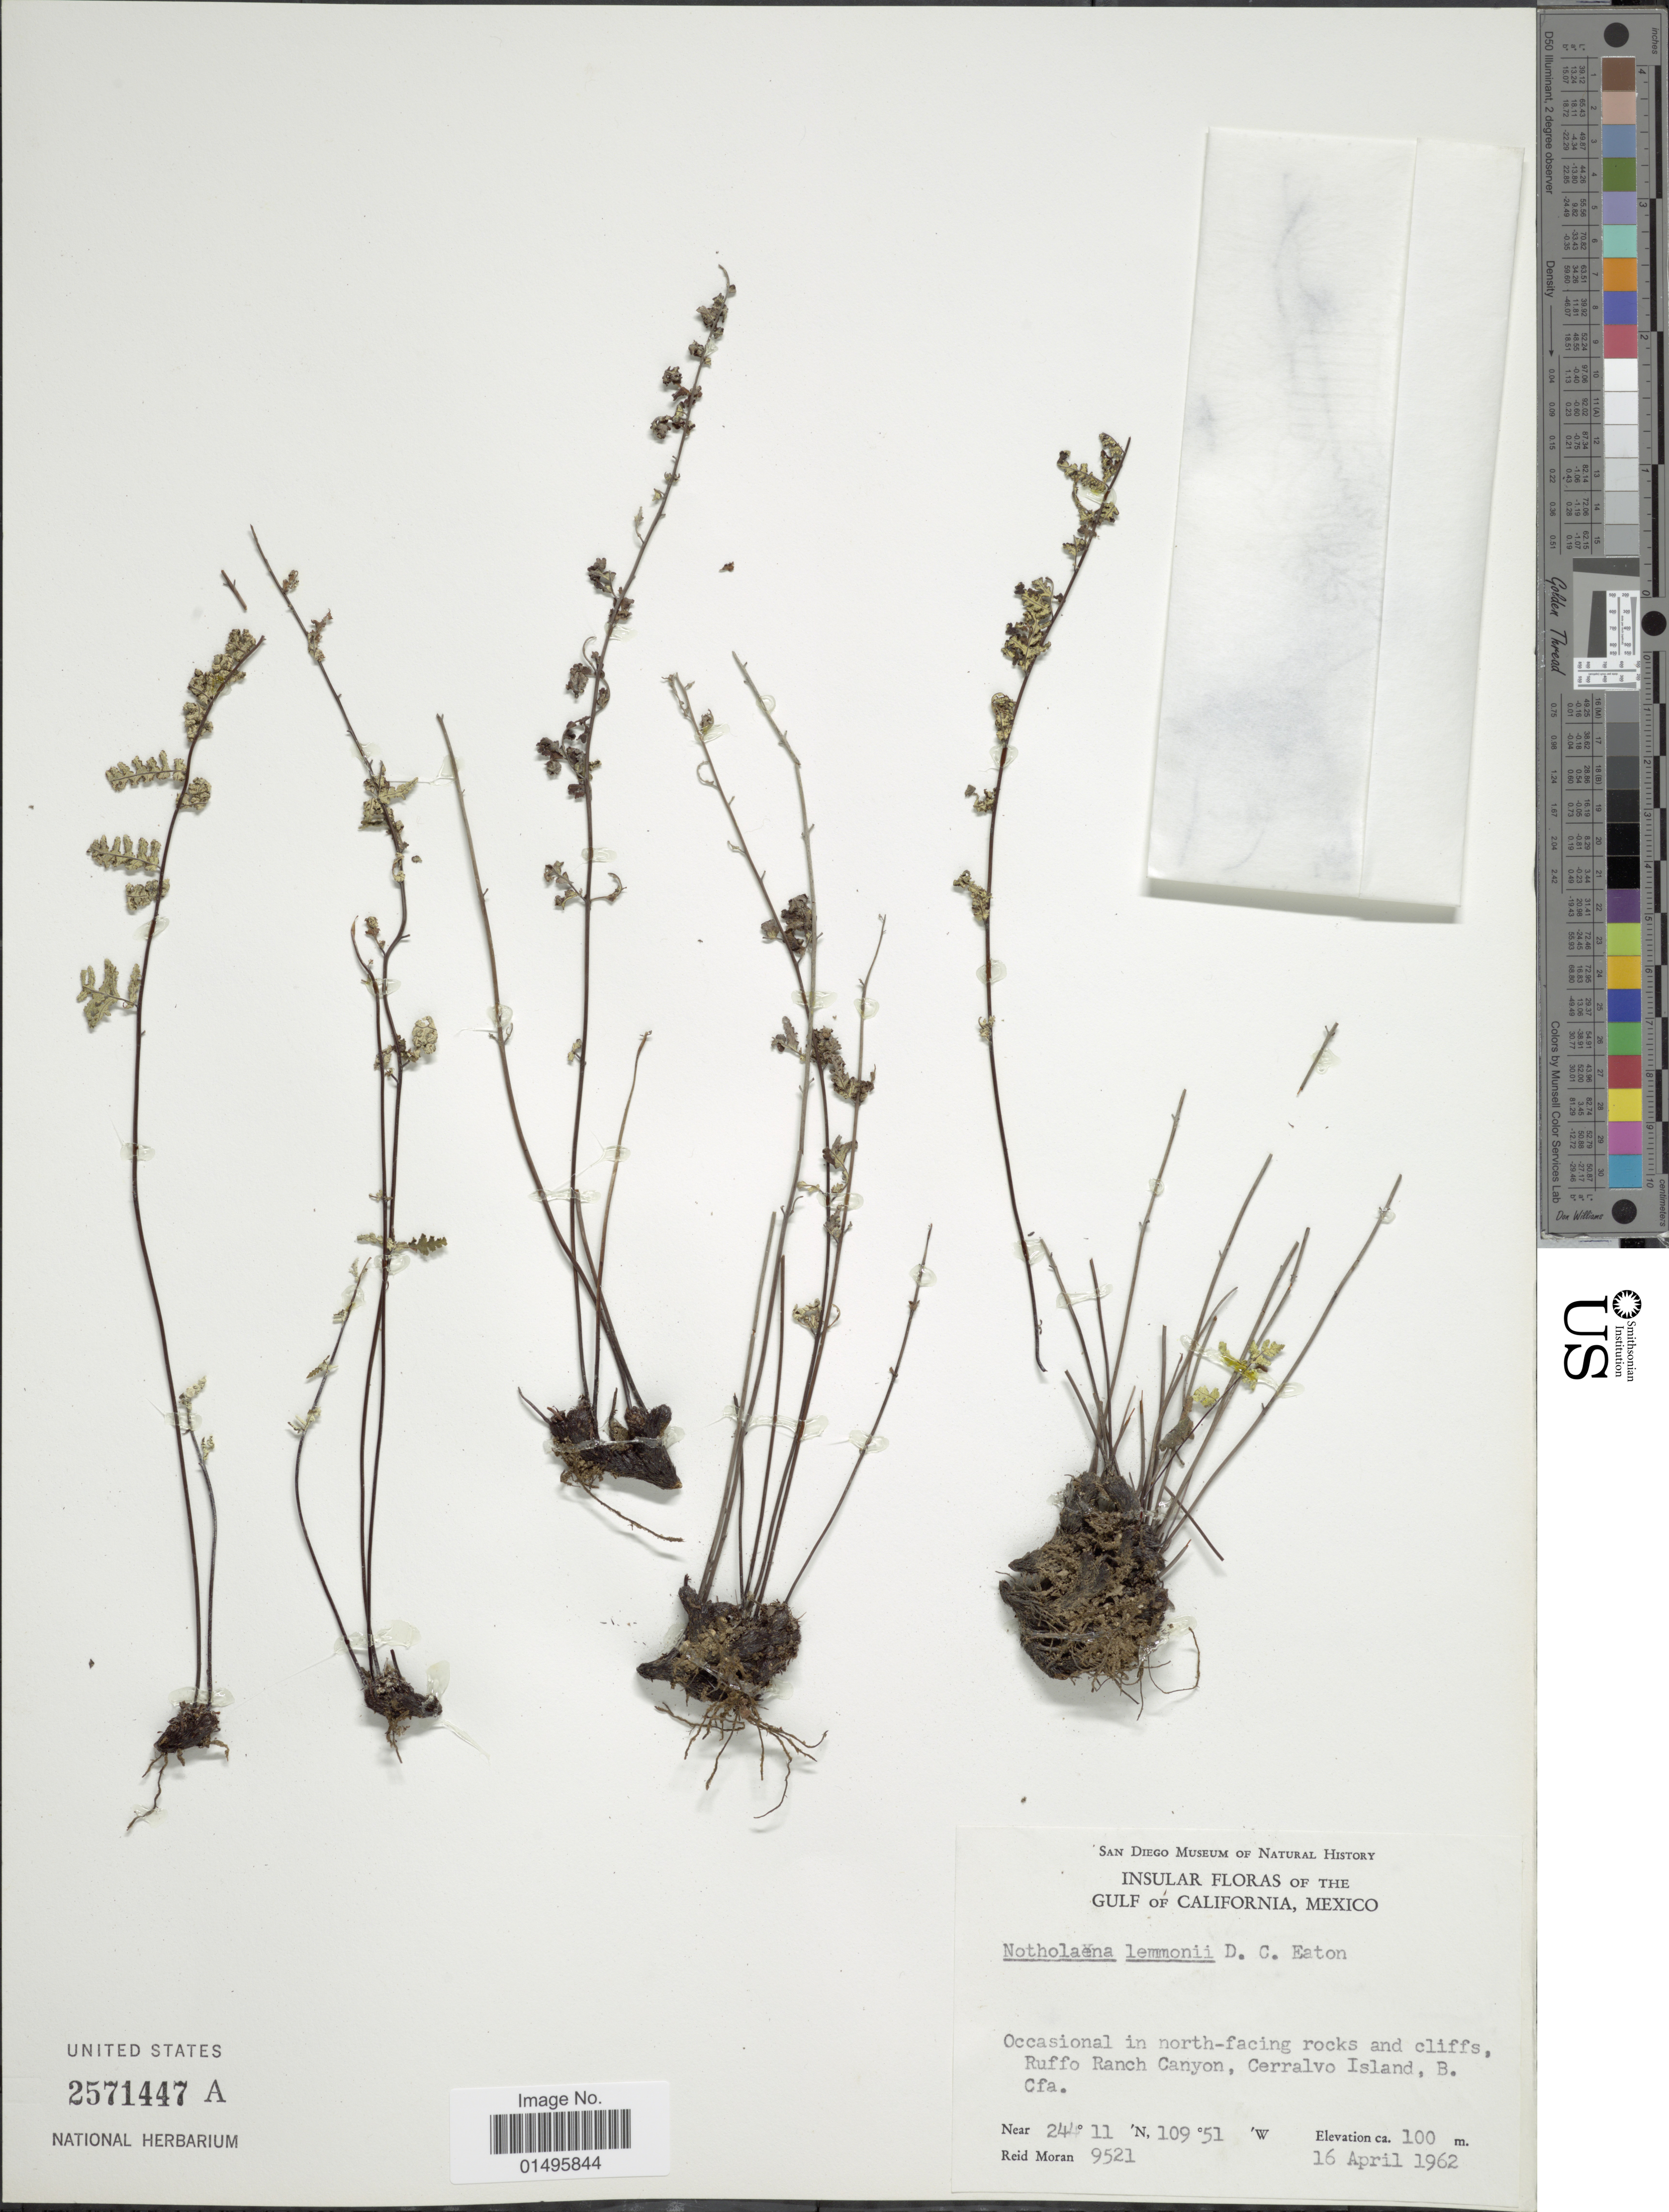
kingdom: Plantae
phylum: Tracheophyta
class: Polypodiopsida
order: Polypodiales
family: Pteridaceae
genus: Notholaena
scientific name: Notholaena lemmonii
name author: D.C. Eaton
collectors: R. V. Moran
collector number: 9521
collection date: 1962-04-16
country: Mexico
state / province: Baja California Sur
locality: Mexico, Gulf of California, occasional in north-facing rocks and cliffs, Ruffo Ranch Canyon, Cerralvo Island, B. Cfa.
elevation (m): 100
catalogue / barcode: US 2571447A